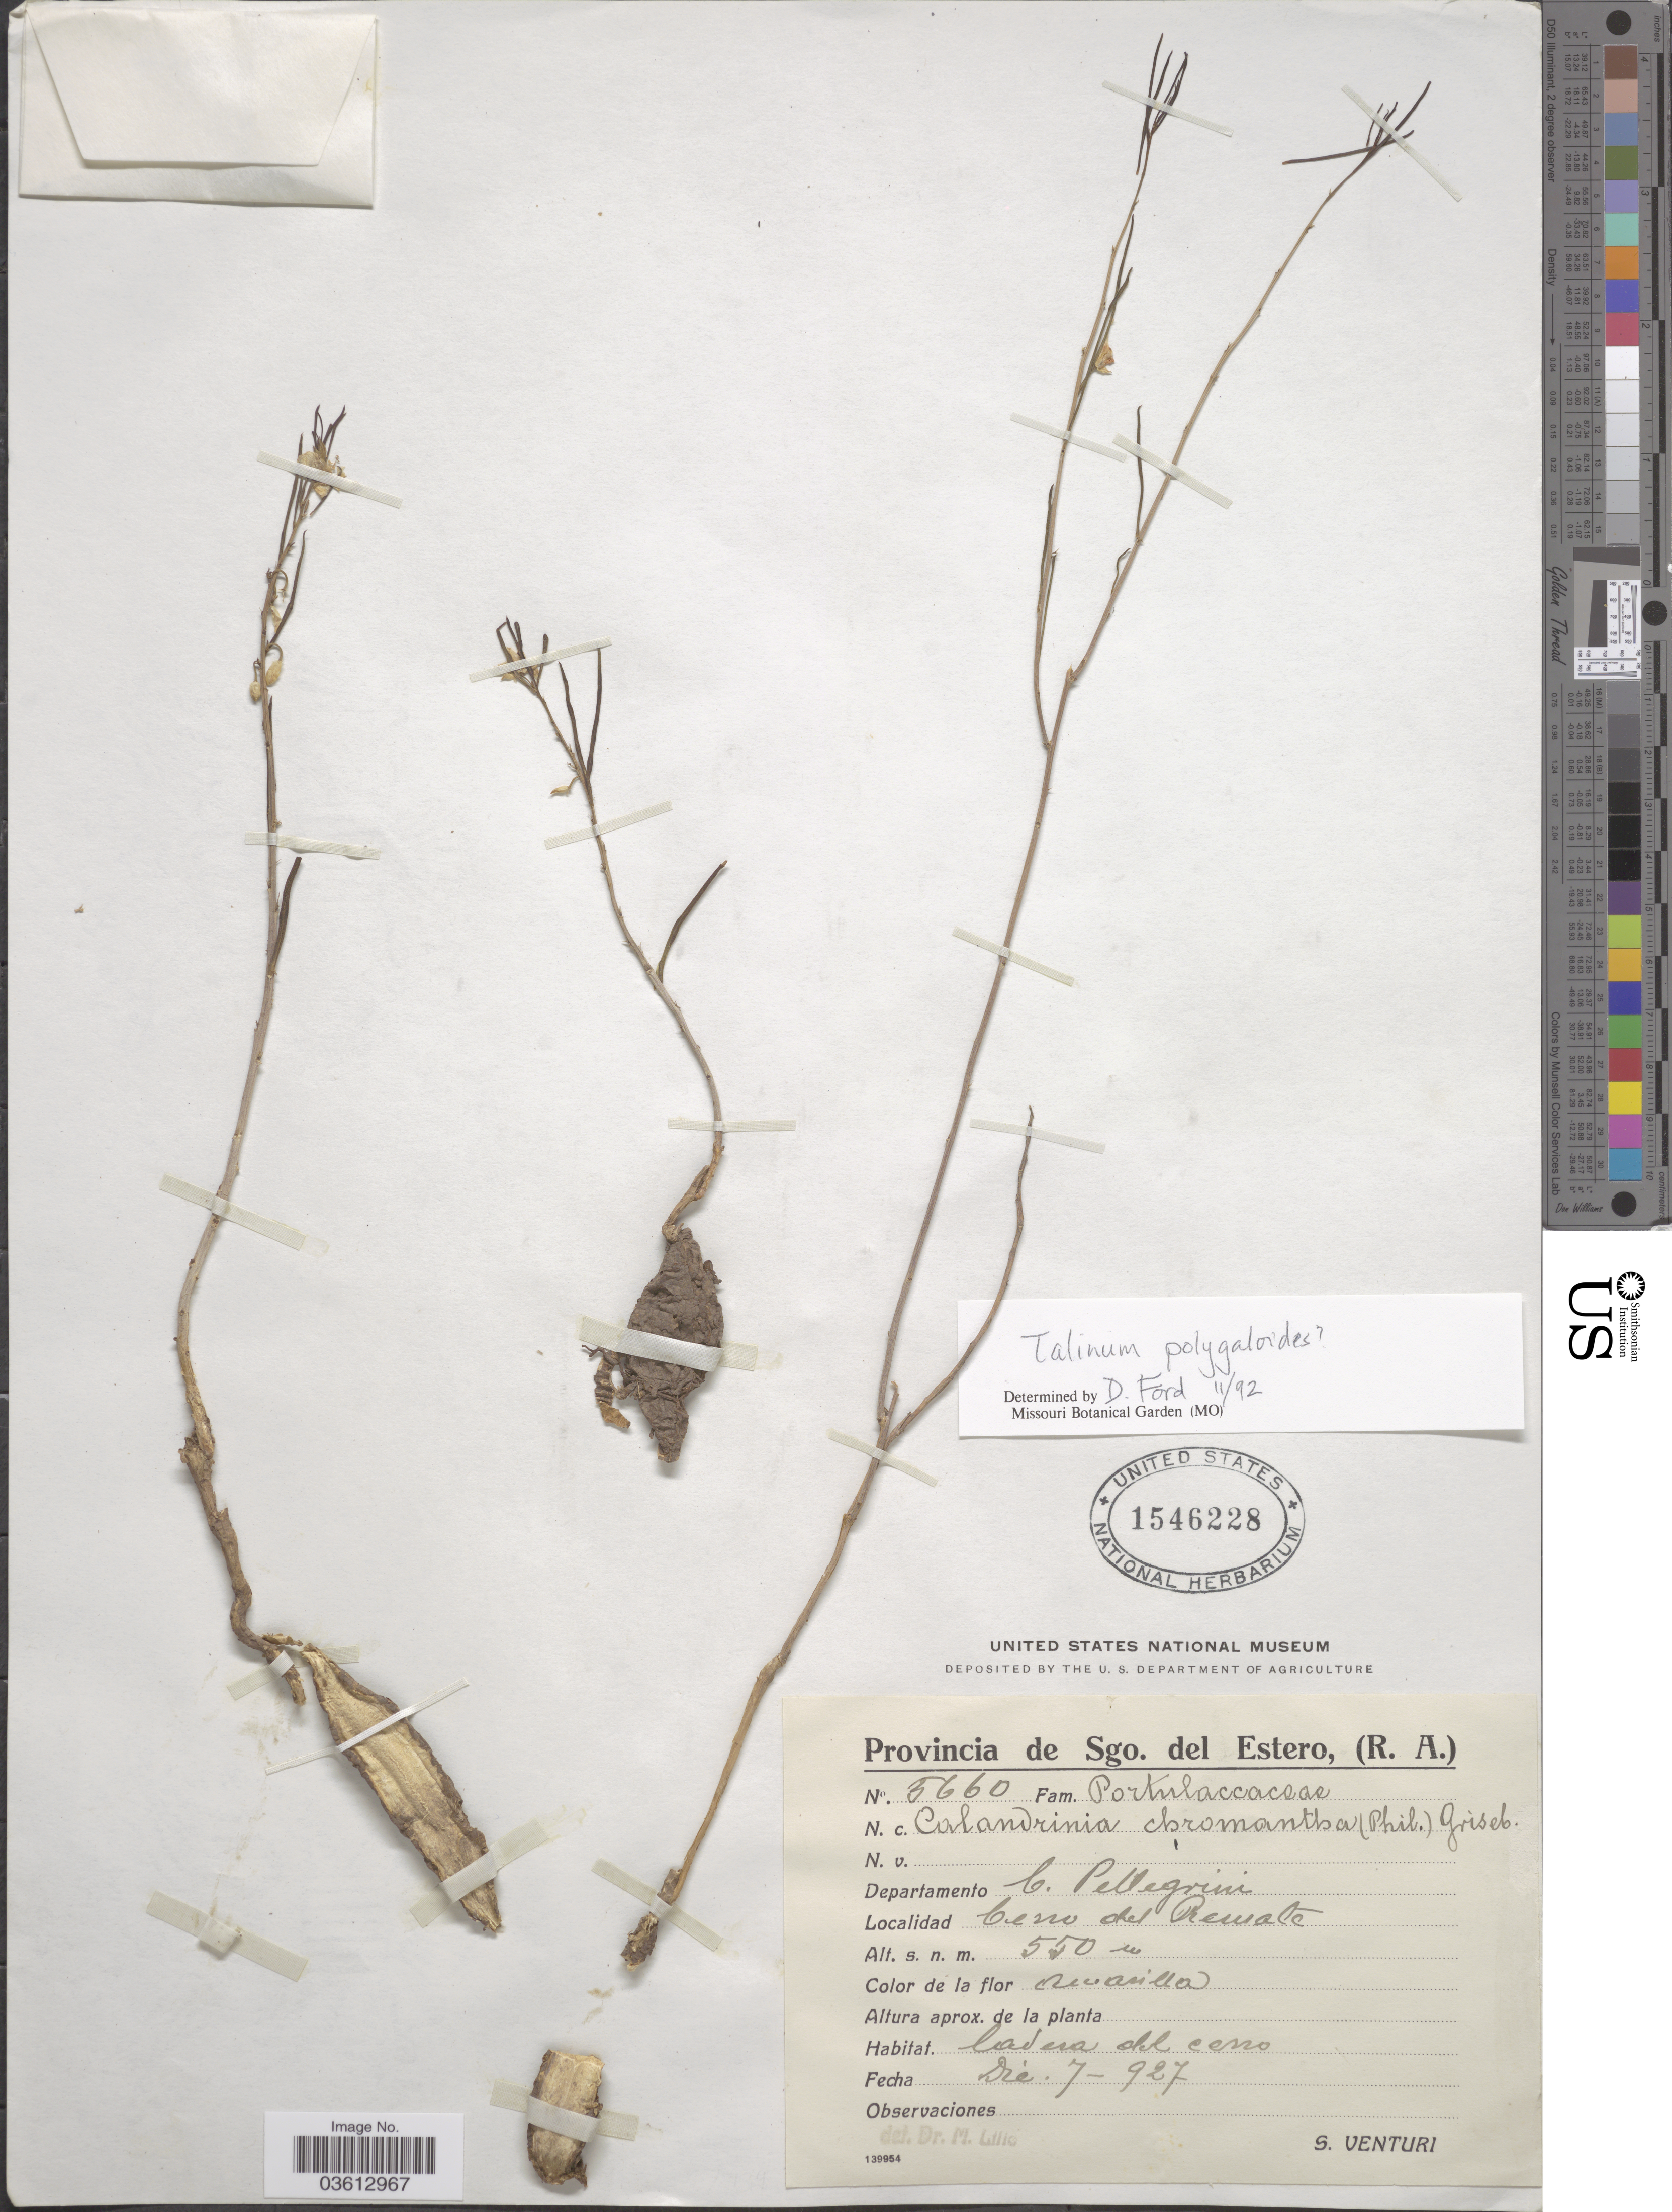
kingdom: Plantae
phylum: Tracheophyta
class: Magnoliopsida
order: Caryophyllales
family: Talinaceae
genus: Talinum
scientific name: Talinum polygaloides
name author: Gillies ex Arn.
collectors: S. Venturi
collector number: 5660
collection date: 1927-12-07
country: Argentina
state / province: Santiago del Estero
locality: Departamento C. Pellegrini. Cerro del Remate.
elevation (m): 550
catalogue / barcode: US 1546228